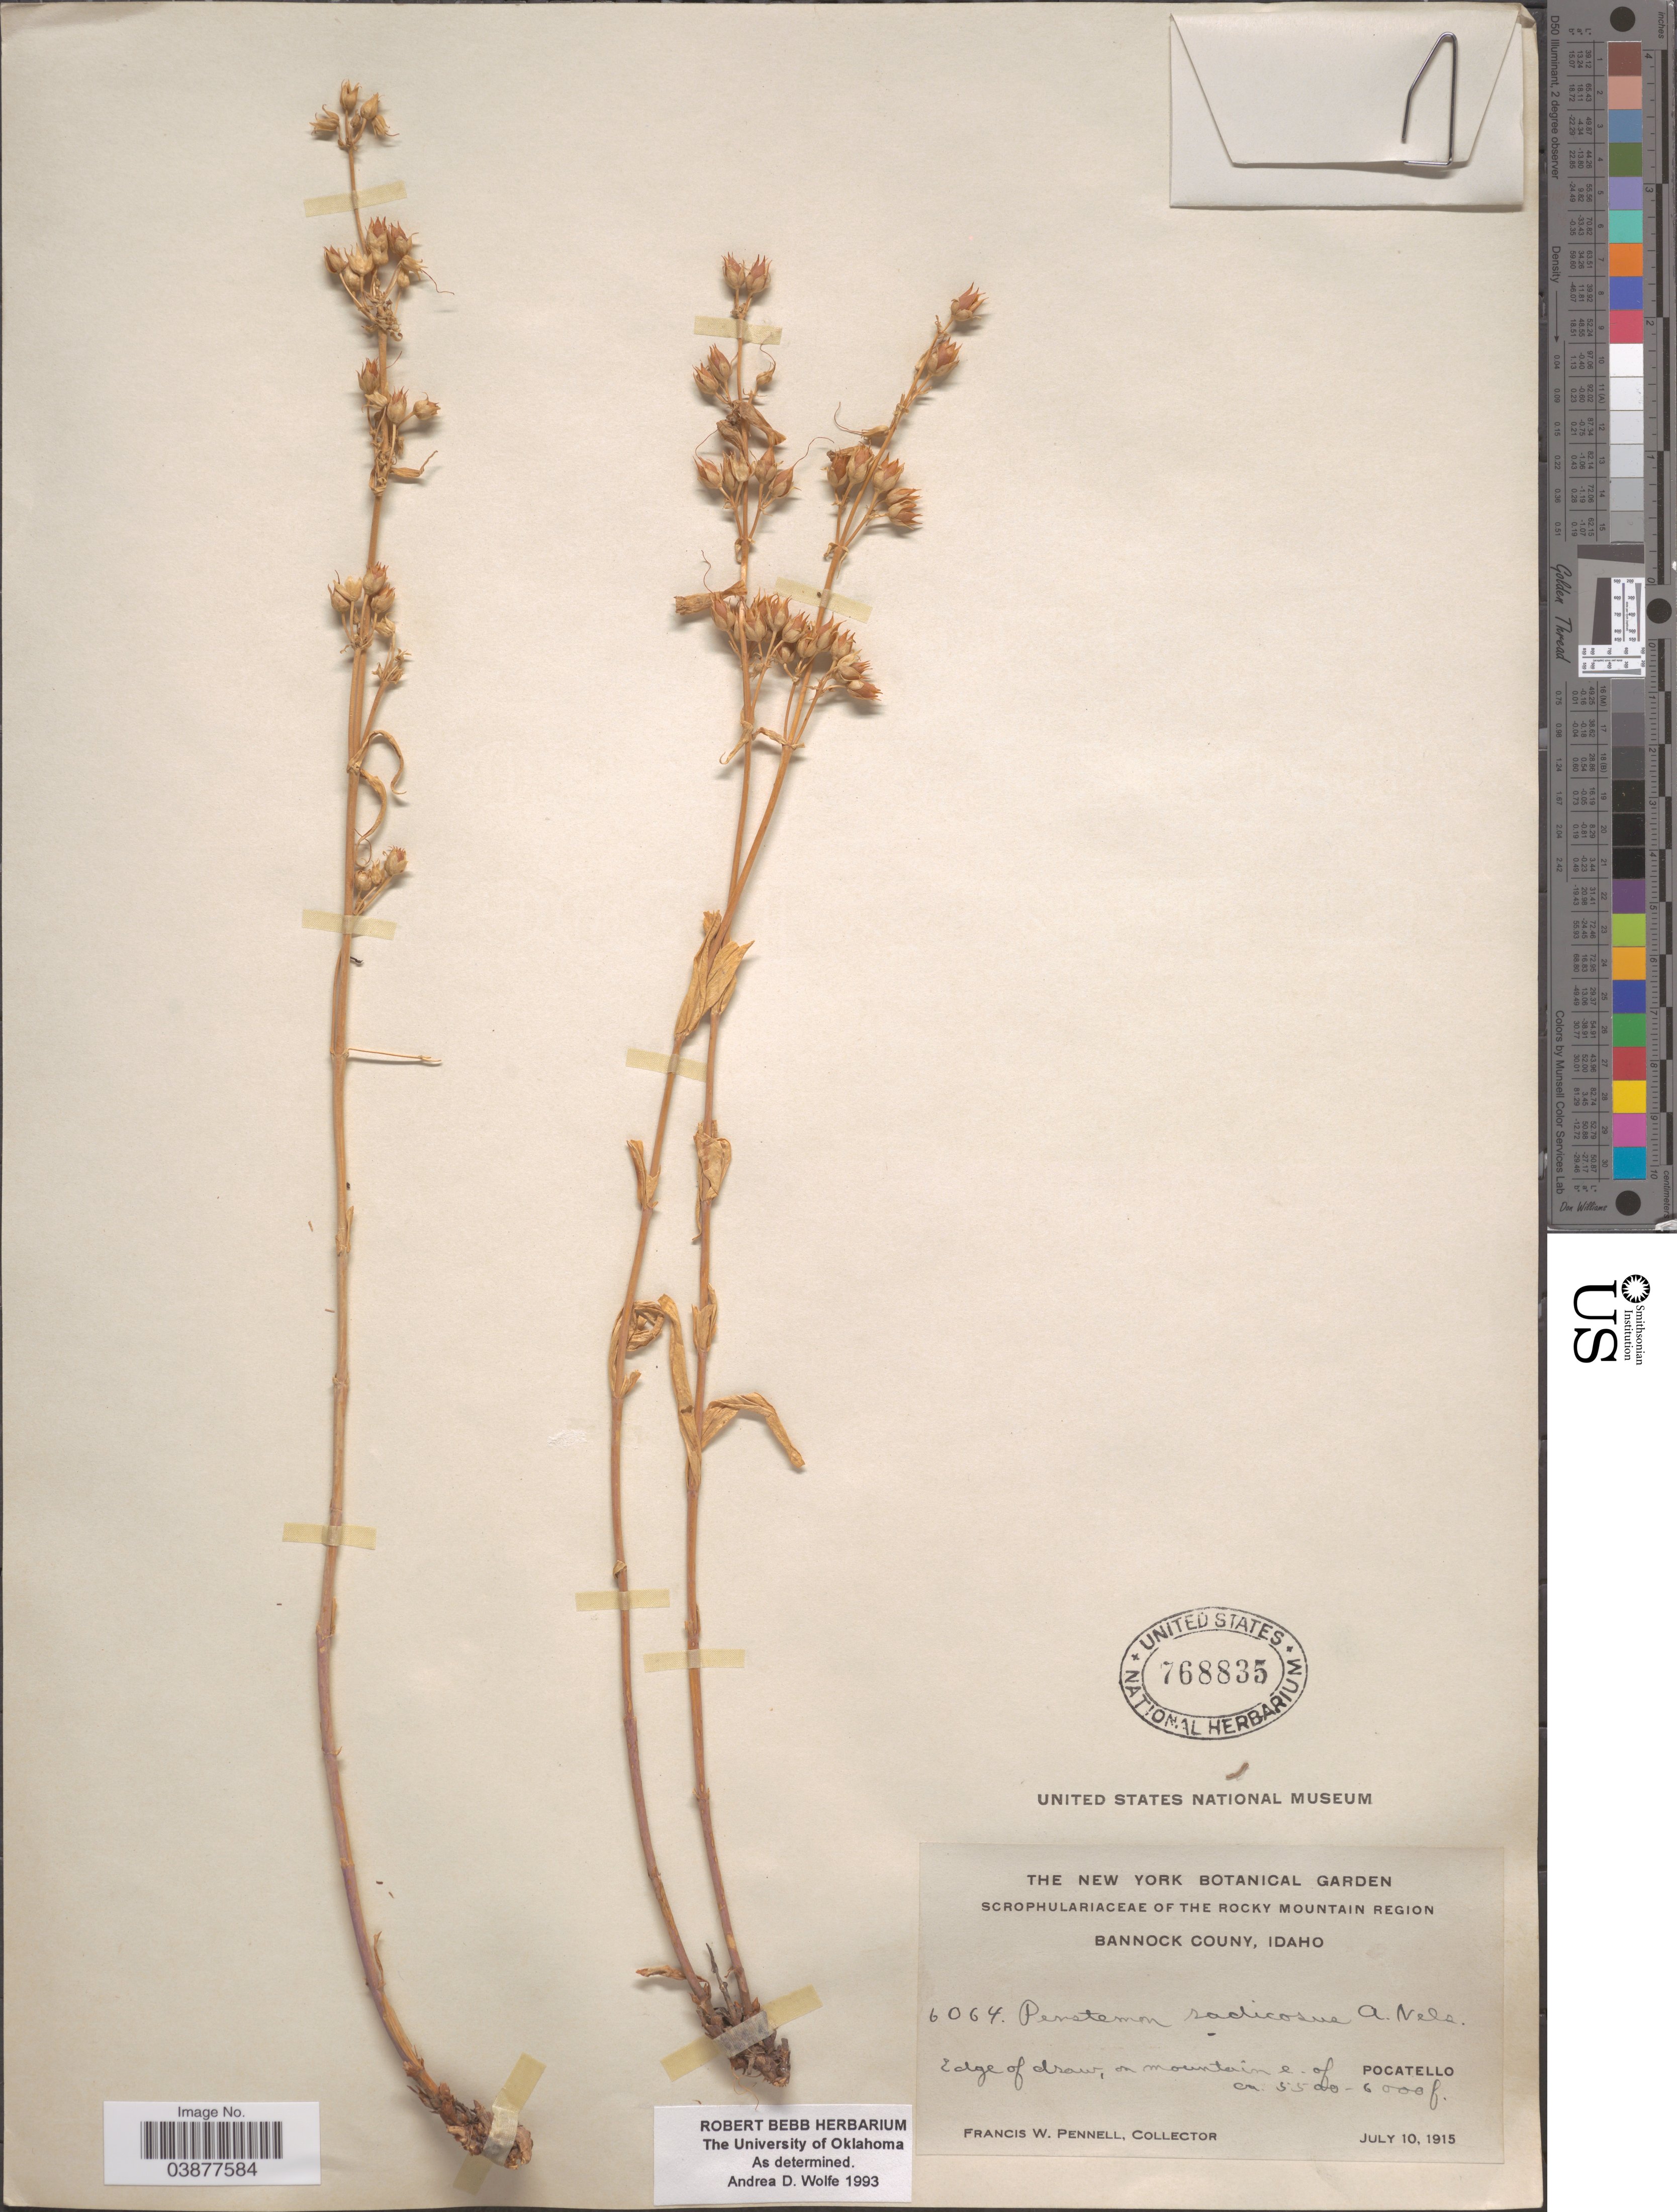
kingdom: Plantae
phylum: Tracheophyta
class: Magnoliopsida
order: Lamiales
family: Plantaginaceae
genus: Penstemon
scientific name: Penstemon radicosus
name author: A. Nelson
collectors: F. W. Pennell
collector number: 6064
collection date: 1915-07-10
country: United States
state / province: Idaho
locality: Bannock County. Edge of draw, on mountain e. of Pocatello.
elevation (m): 1676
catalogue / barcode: US 768835